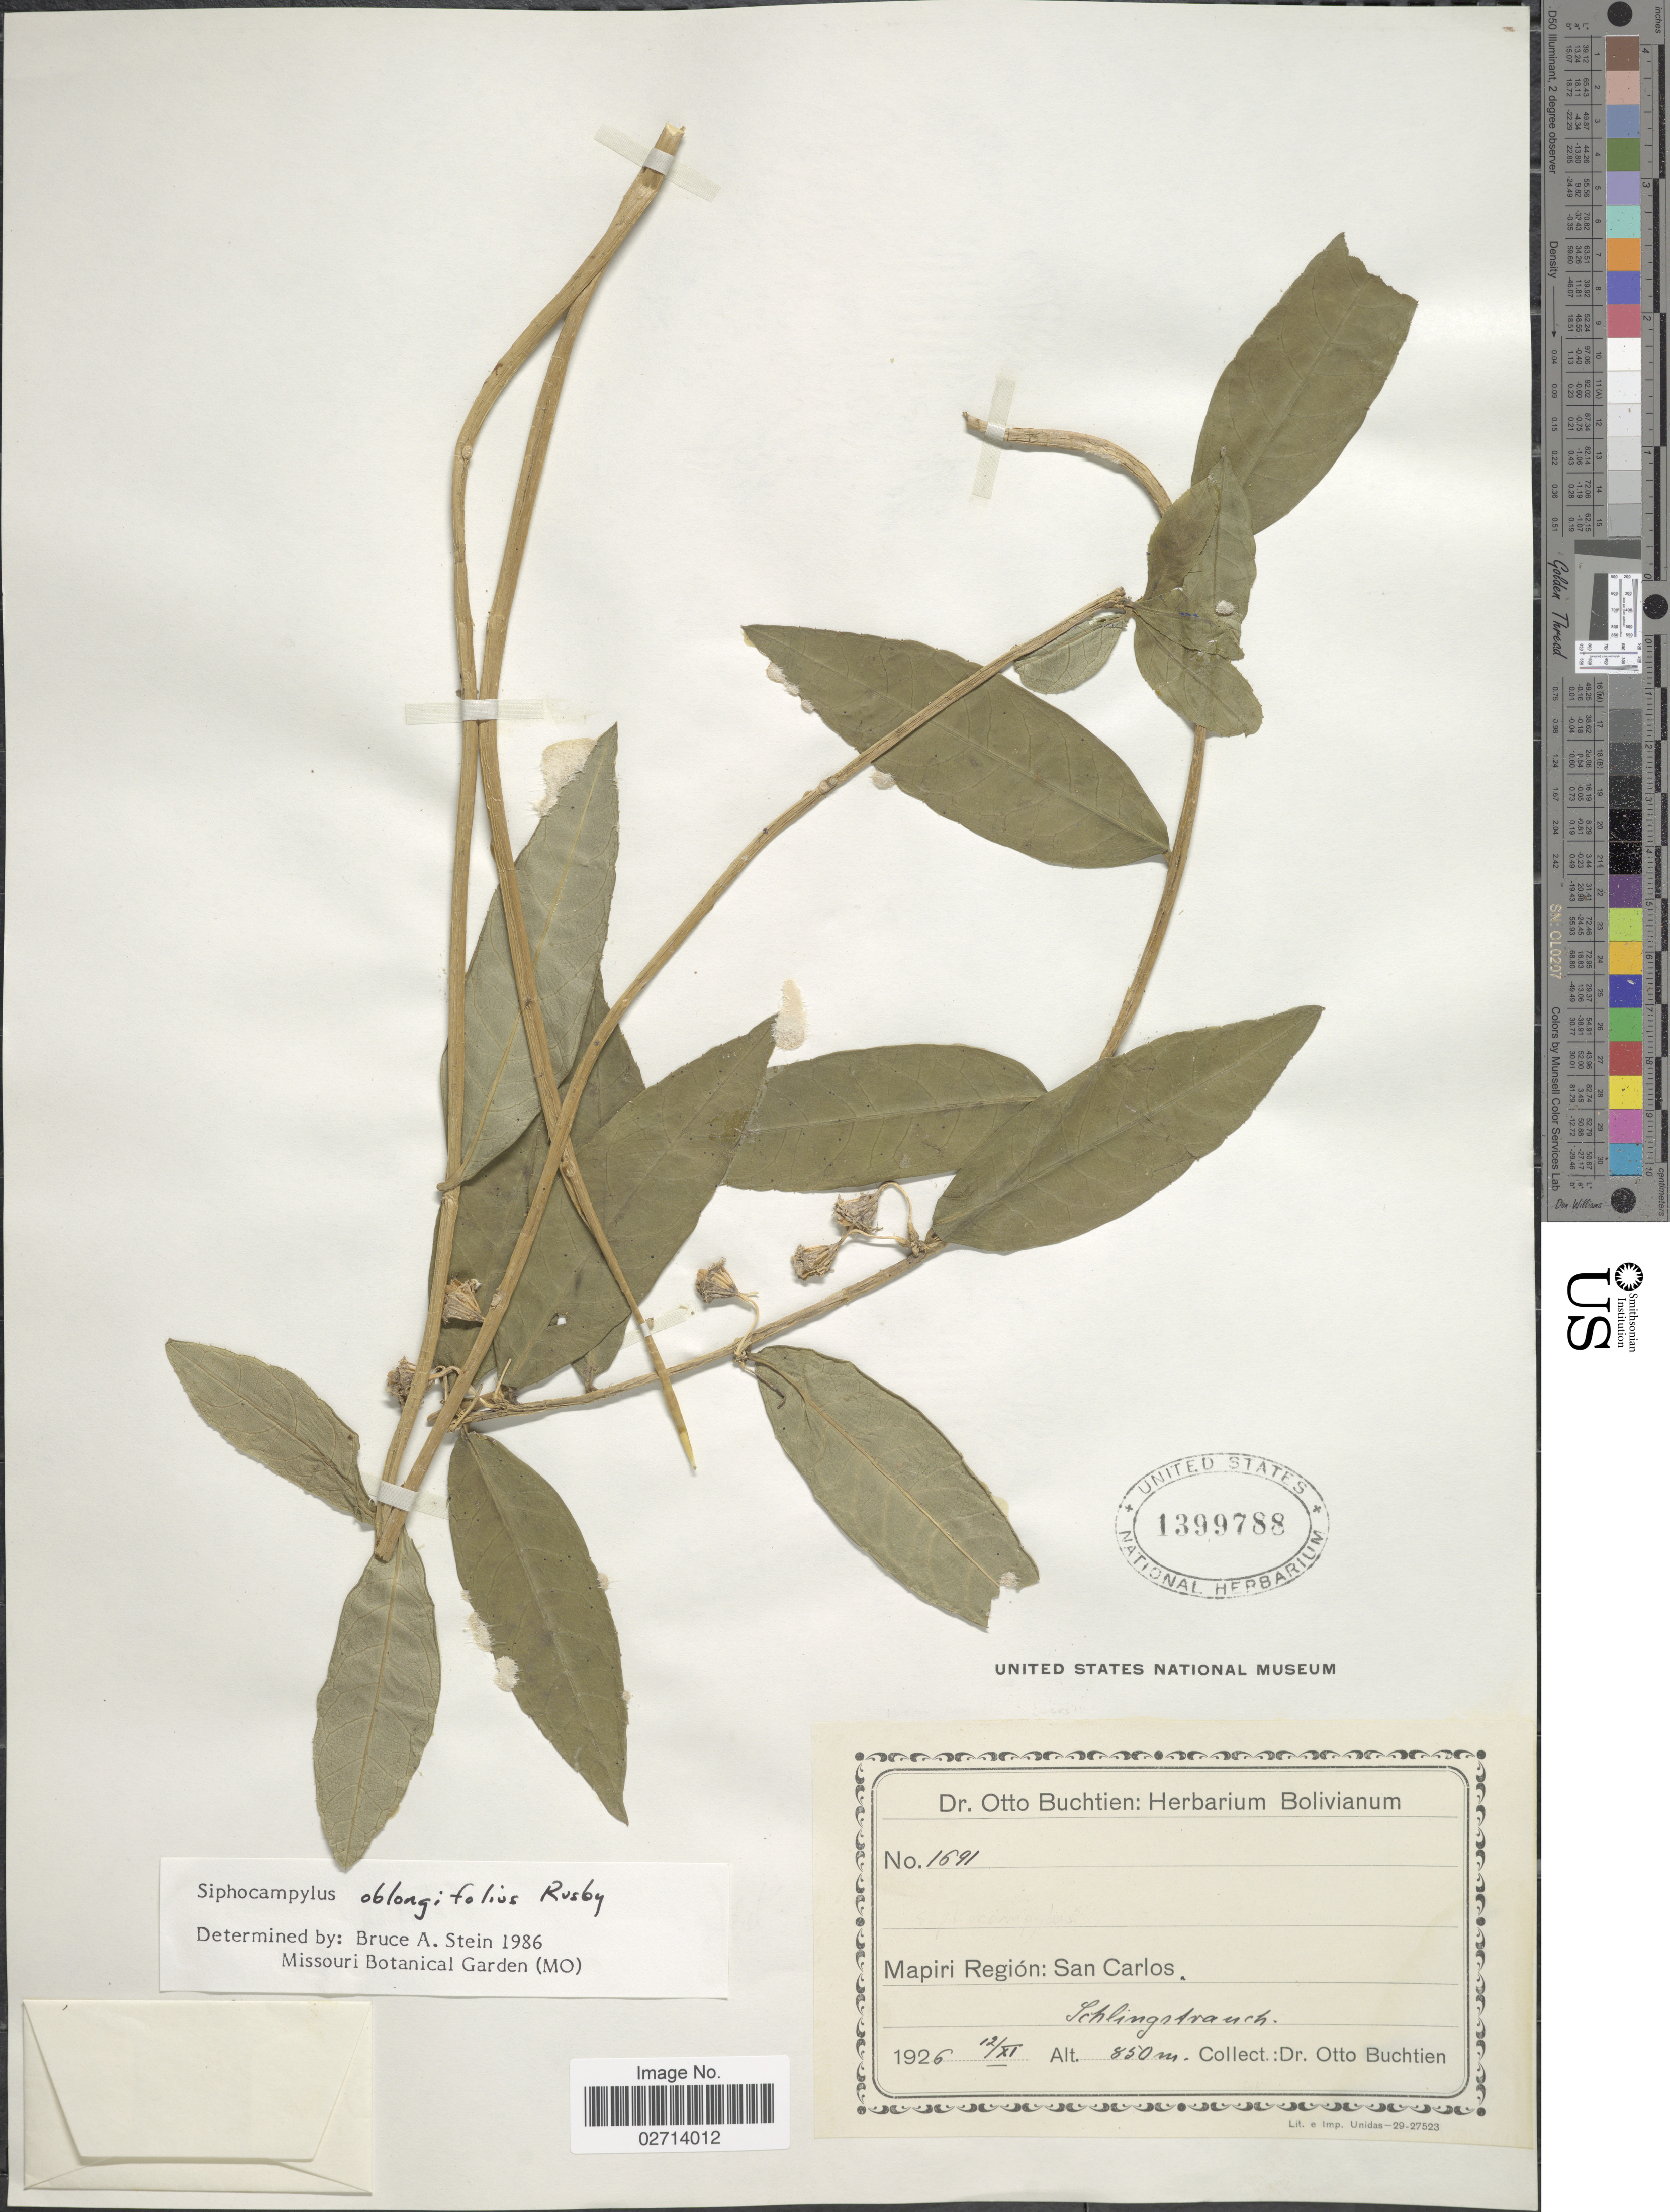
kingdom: Plantae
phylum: Tracheophyta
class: Magnoliopsida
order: Asterales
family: Campanulaceae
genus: Siphocampylus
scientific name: Siphocampylus oblongifolius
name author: Rusby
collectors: O. Buchtien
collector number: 1691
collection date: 1926-11-12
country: Bolivia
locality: Mapiri Región: San Carlos. Schlingstrauch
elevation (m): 850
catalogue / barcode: US 1399788